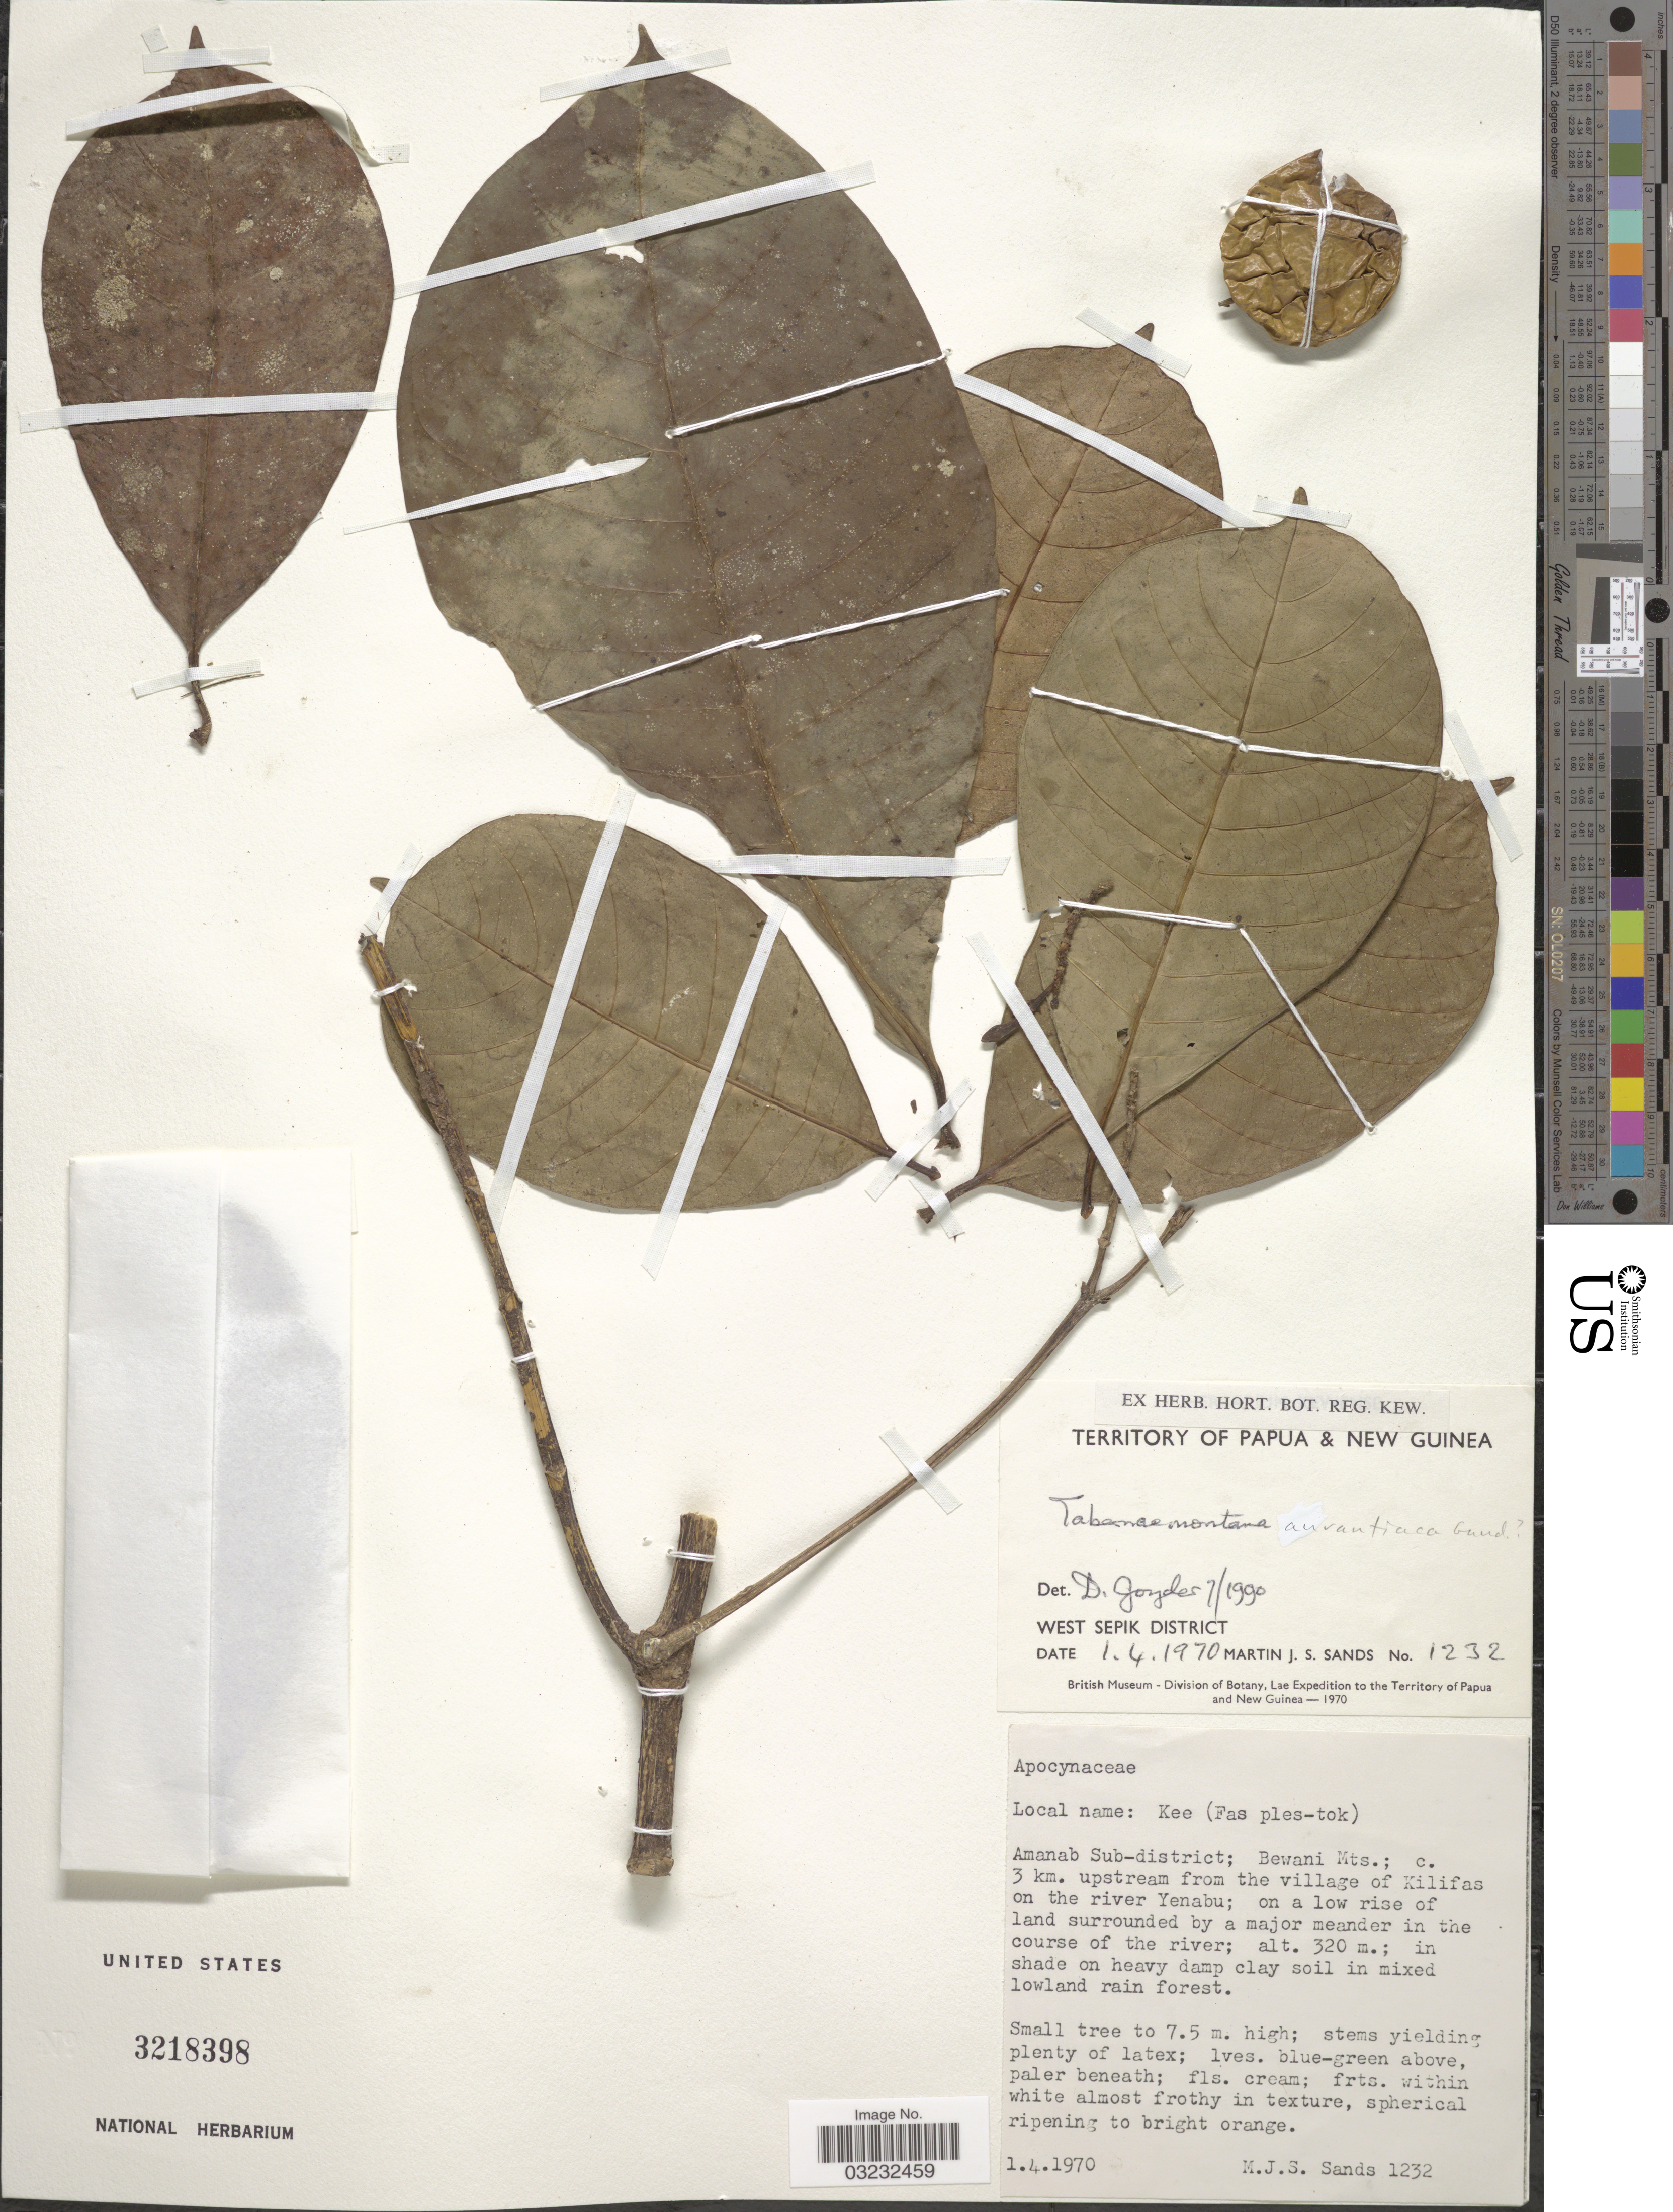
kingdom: Plantae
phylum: Tracheophyta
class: Magnoliopsida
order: Gentianales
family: Apocynaceae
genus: Tabernaemontana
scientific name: Tabernaemontana aurantiaca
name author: Gaudich.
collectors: M. Sands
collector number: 1232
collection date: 1970-04-01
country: Papua New Guinea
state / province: Sandaun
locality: Territory of Papua & New Guinea, West Sepik District, Amanab Sub-district; Bewani Mts.; c. 3 km. upstream from the village of Kilifas on the river Yenabu.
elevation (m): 320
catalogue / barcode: US 3218398